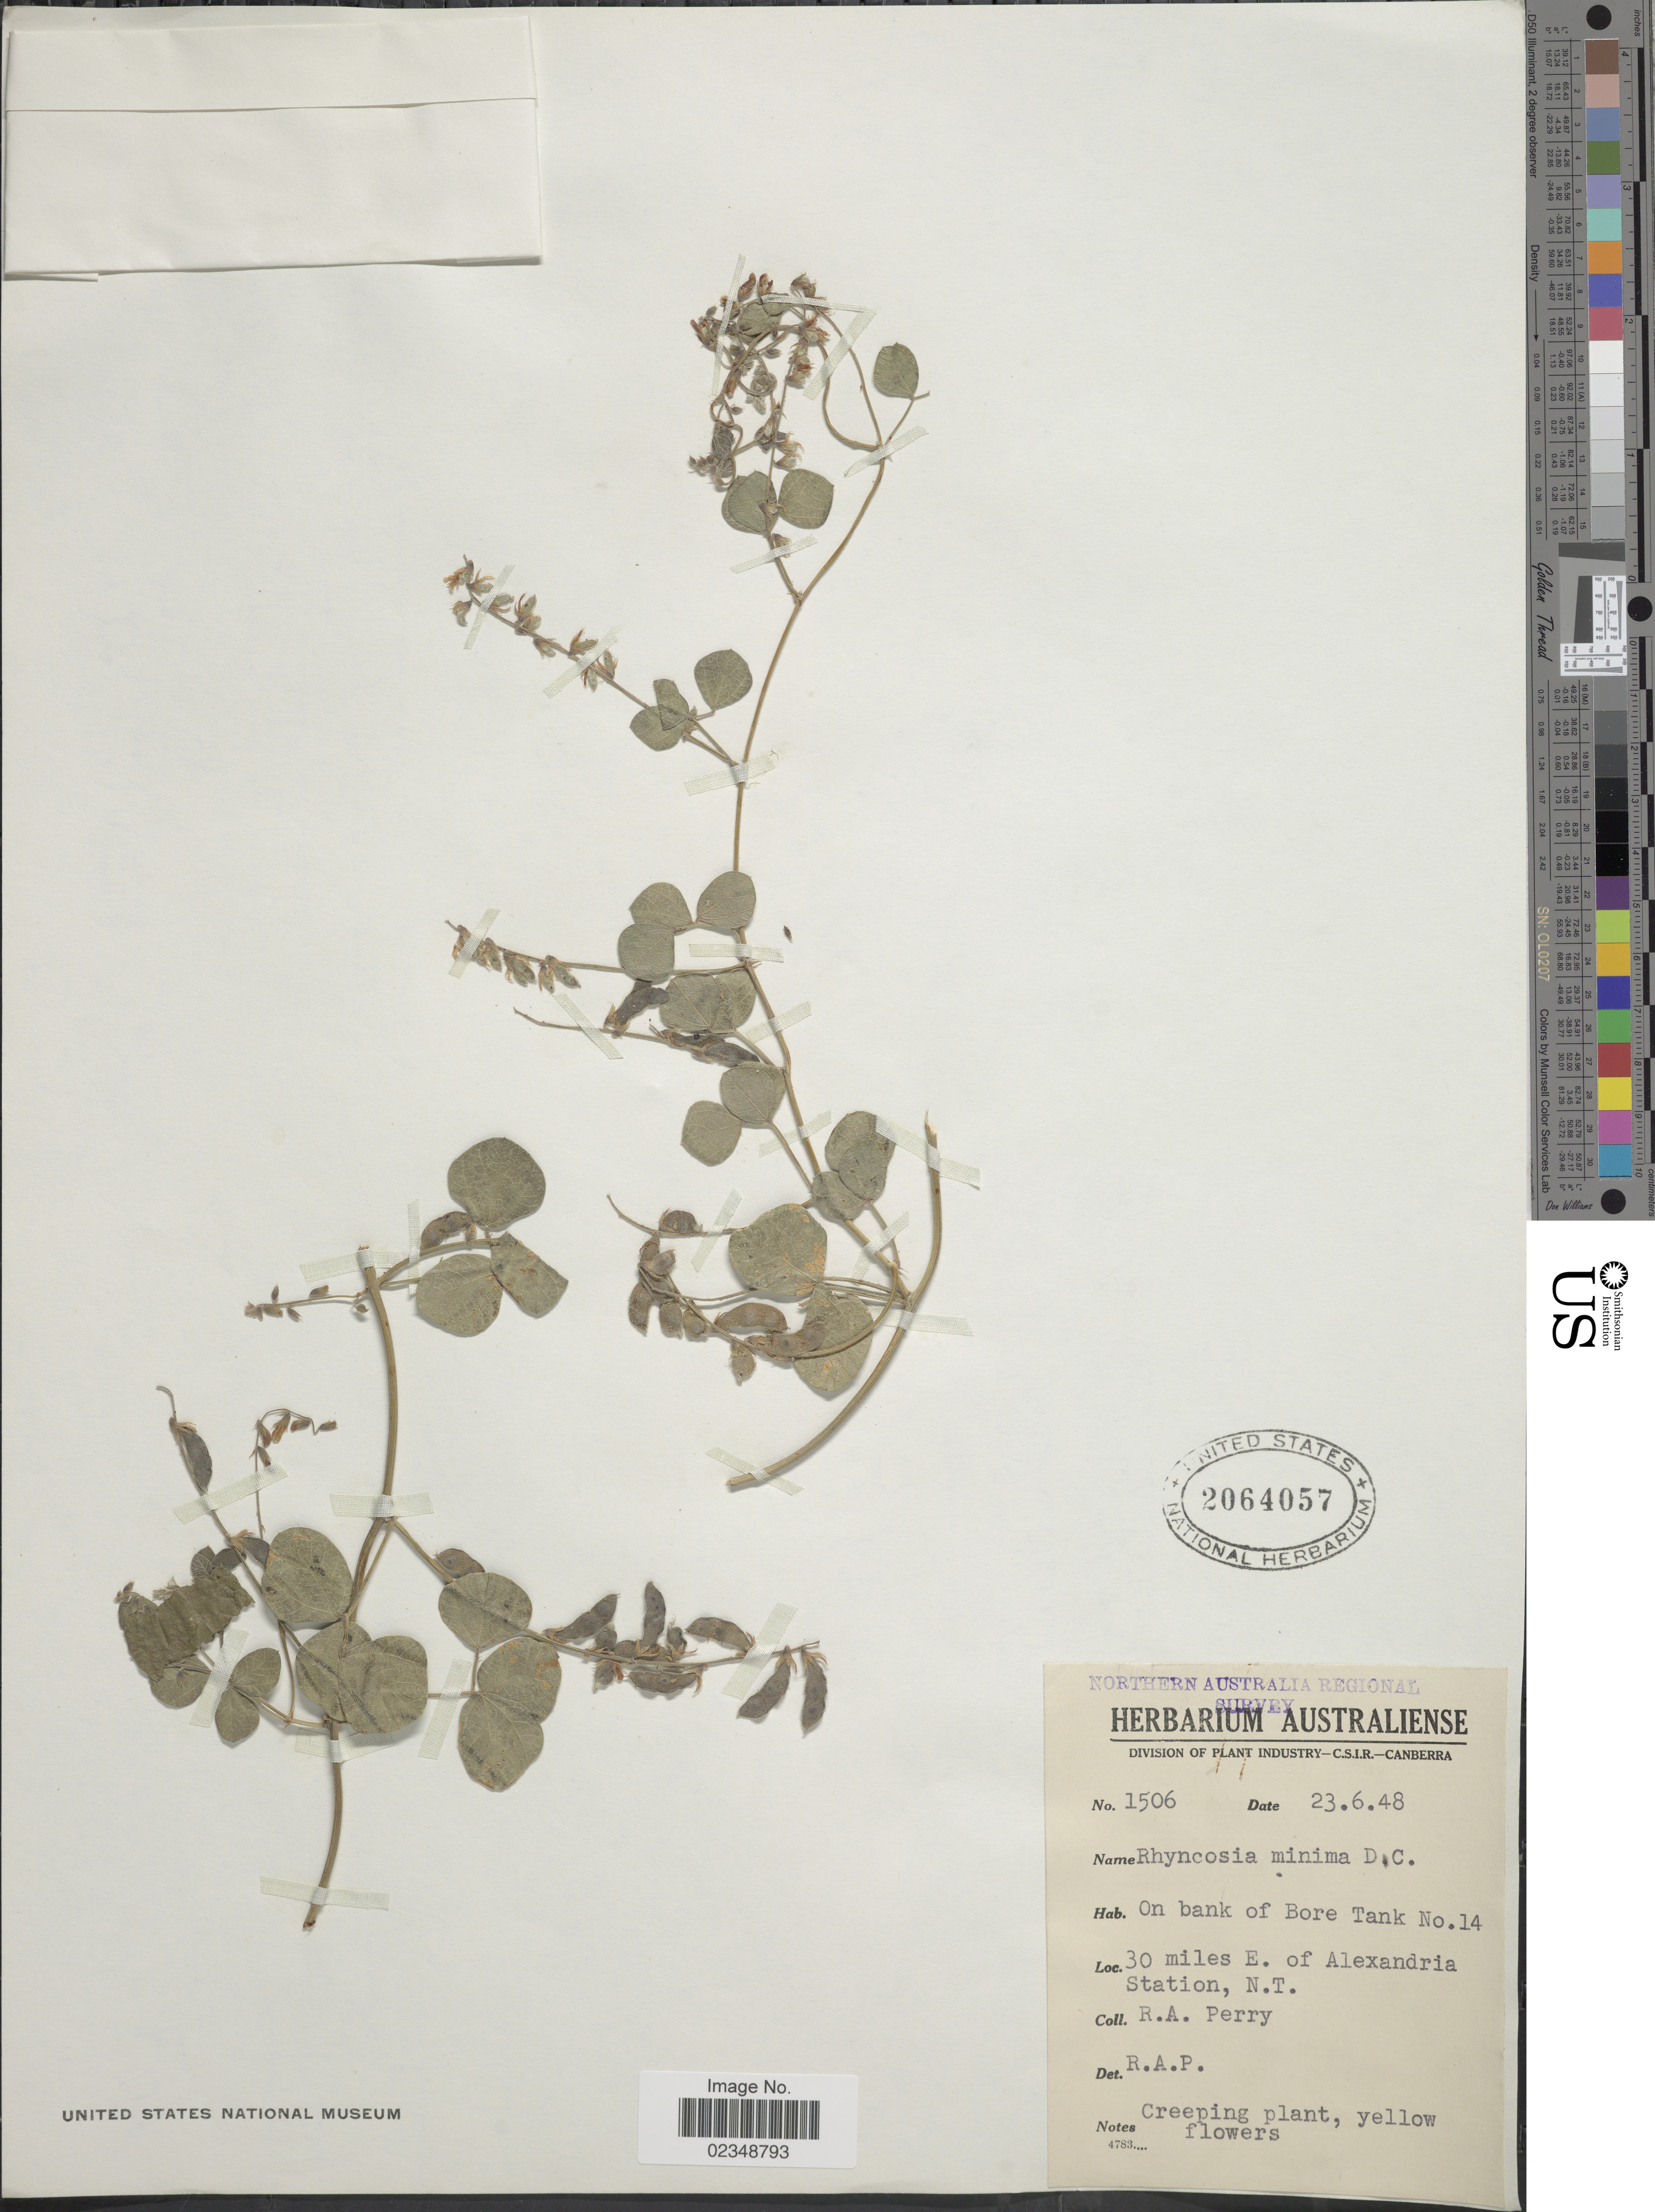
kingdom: Plantae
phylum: Tracheophyta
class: Magnoliopsida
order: Fabales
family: Fabaceae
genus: Rhynchosia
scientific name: Rhynchosia minima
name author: (L.) DC.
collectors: Perry, R. A.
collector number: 1506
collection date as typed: Transcribed d/m/y: 23/6/48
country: Australia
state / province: Northern Territory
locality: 30 miles E. of Alexandria Station, N.T.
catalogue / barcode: US 2064057